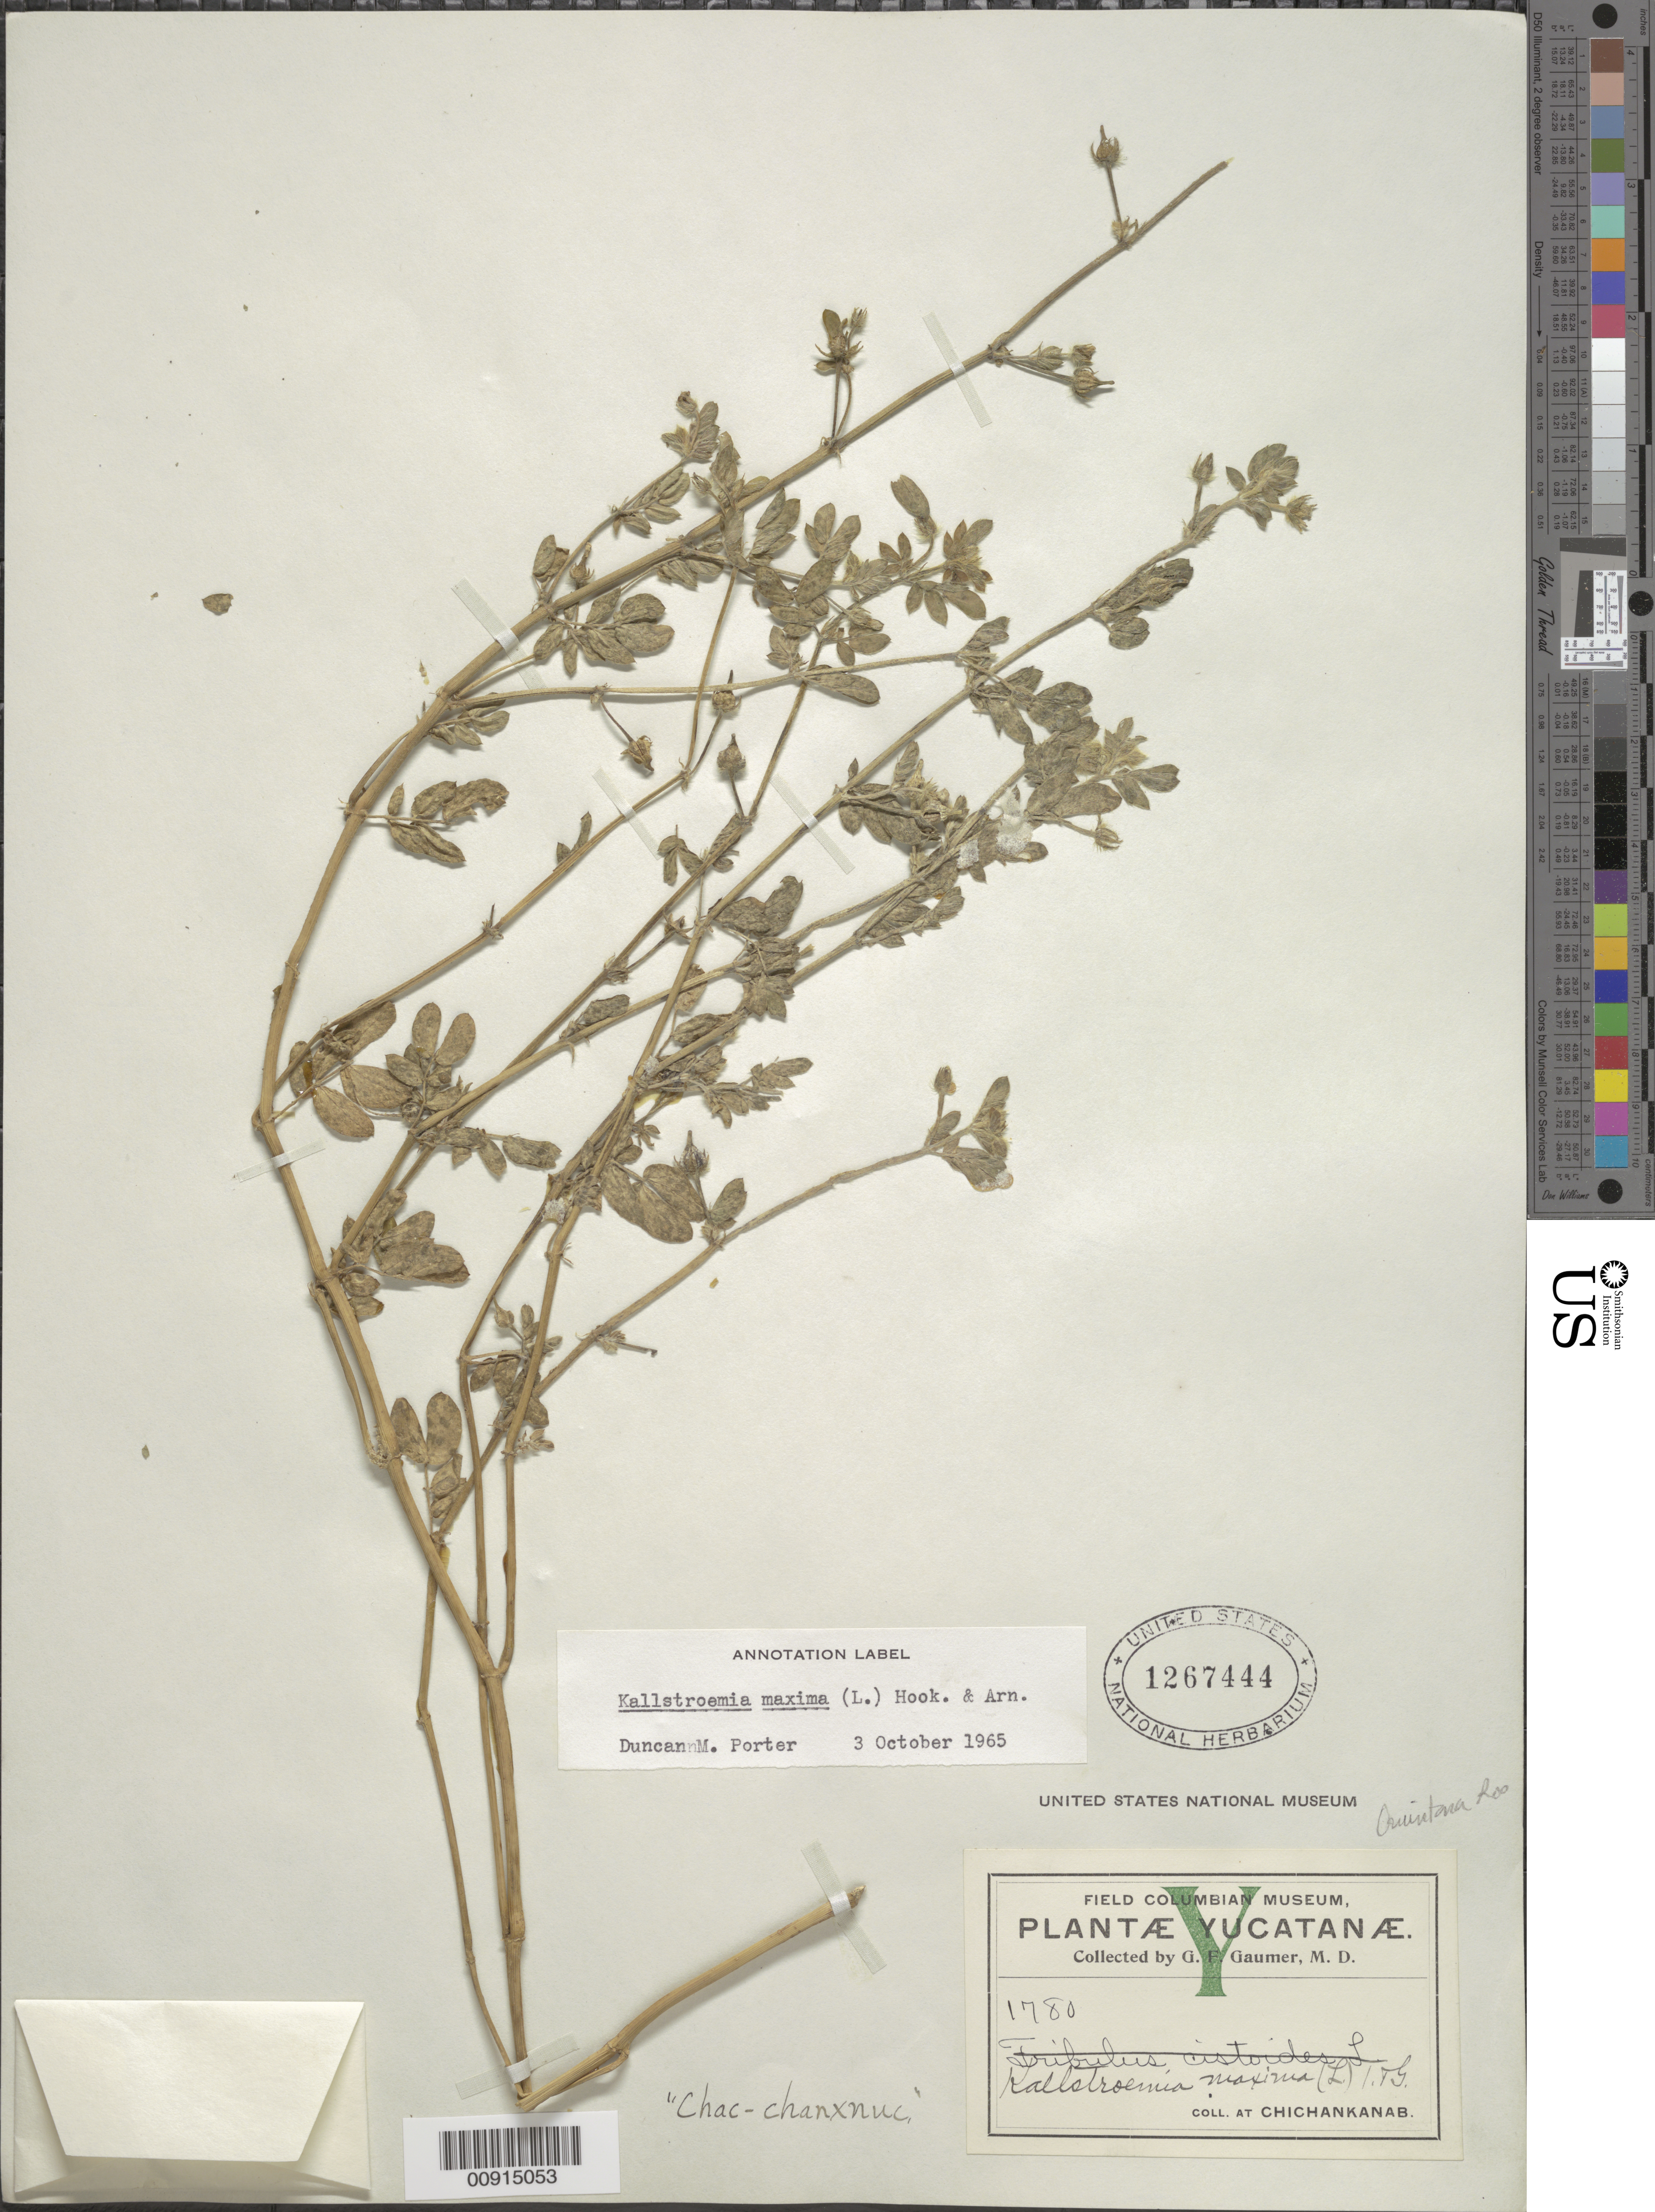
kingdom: Plantae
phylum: Tracheophyta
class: Magnoliopsida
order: Zygophyllales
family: Zygophyllaceae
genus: Kallstroemia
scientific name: Kallstroemia maxima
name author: (L.) Hook. & Arn.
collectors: G. F. Gaumer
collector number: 1780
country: Mexico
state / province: Quintana Roo / Yucatán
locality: Chichankanab.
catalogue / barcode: US 1267444